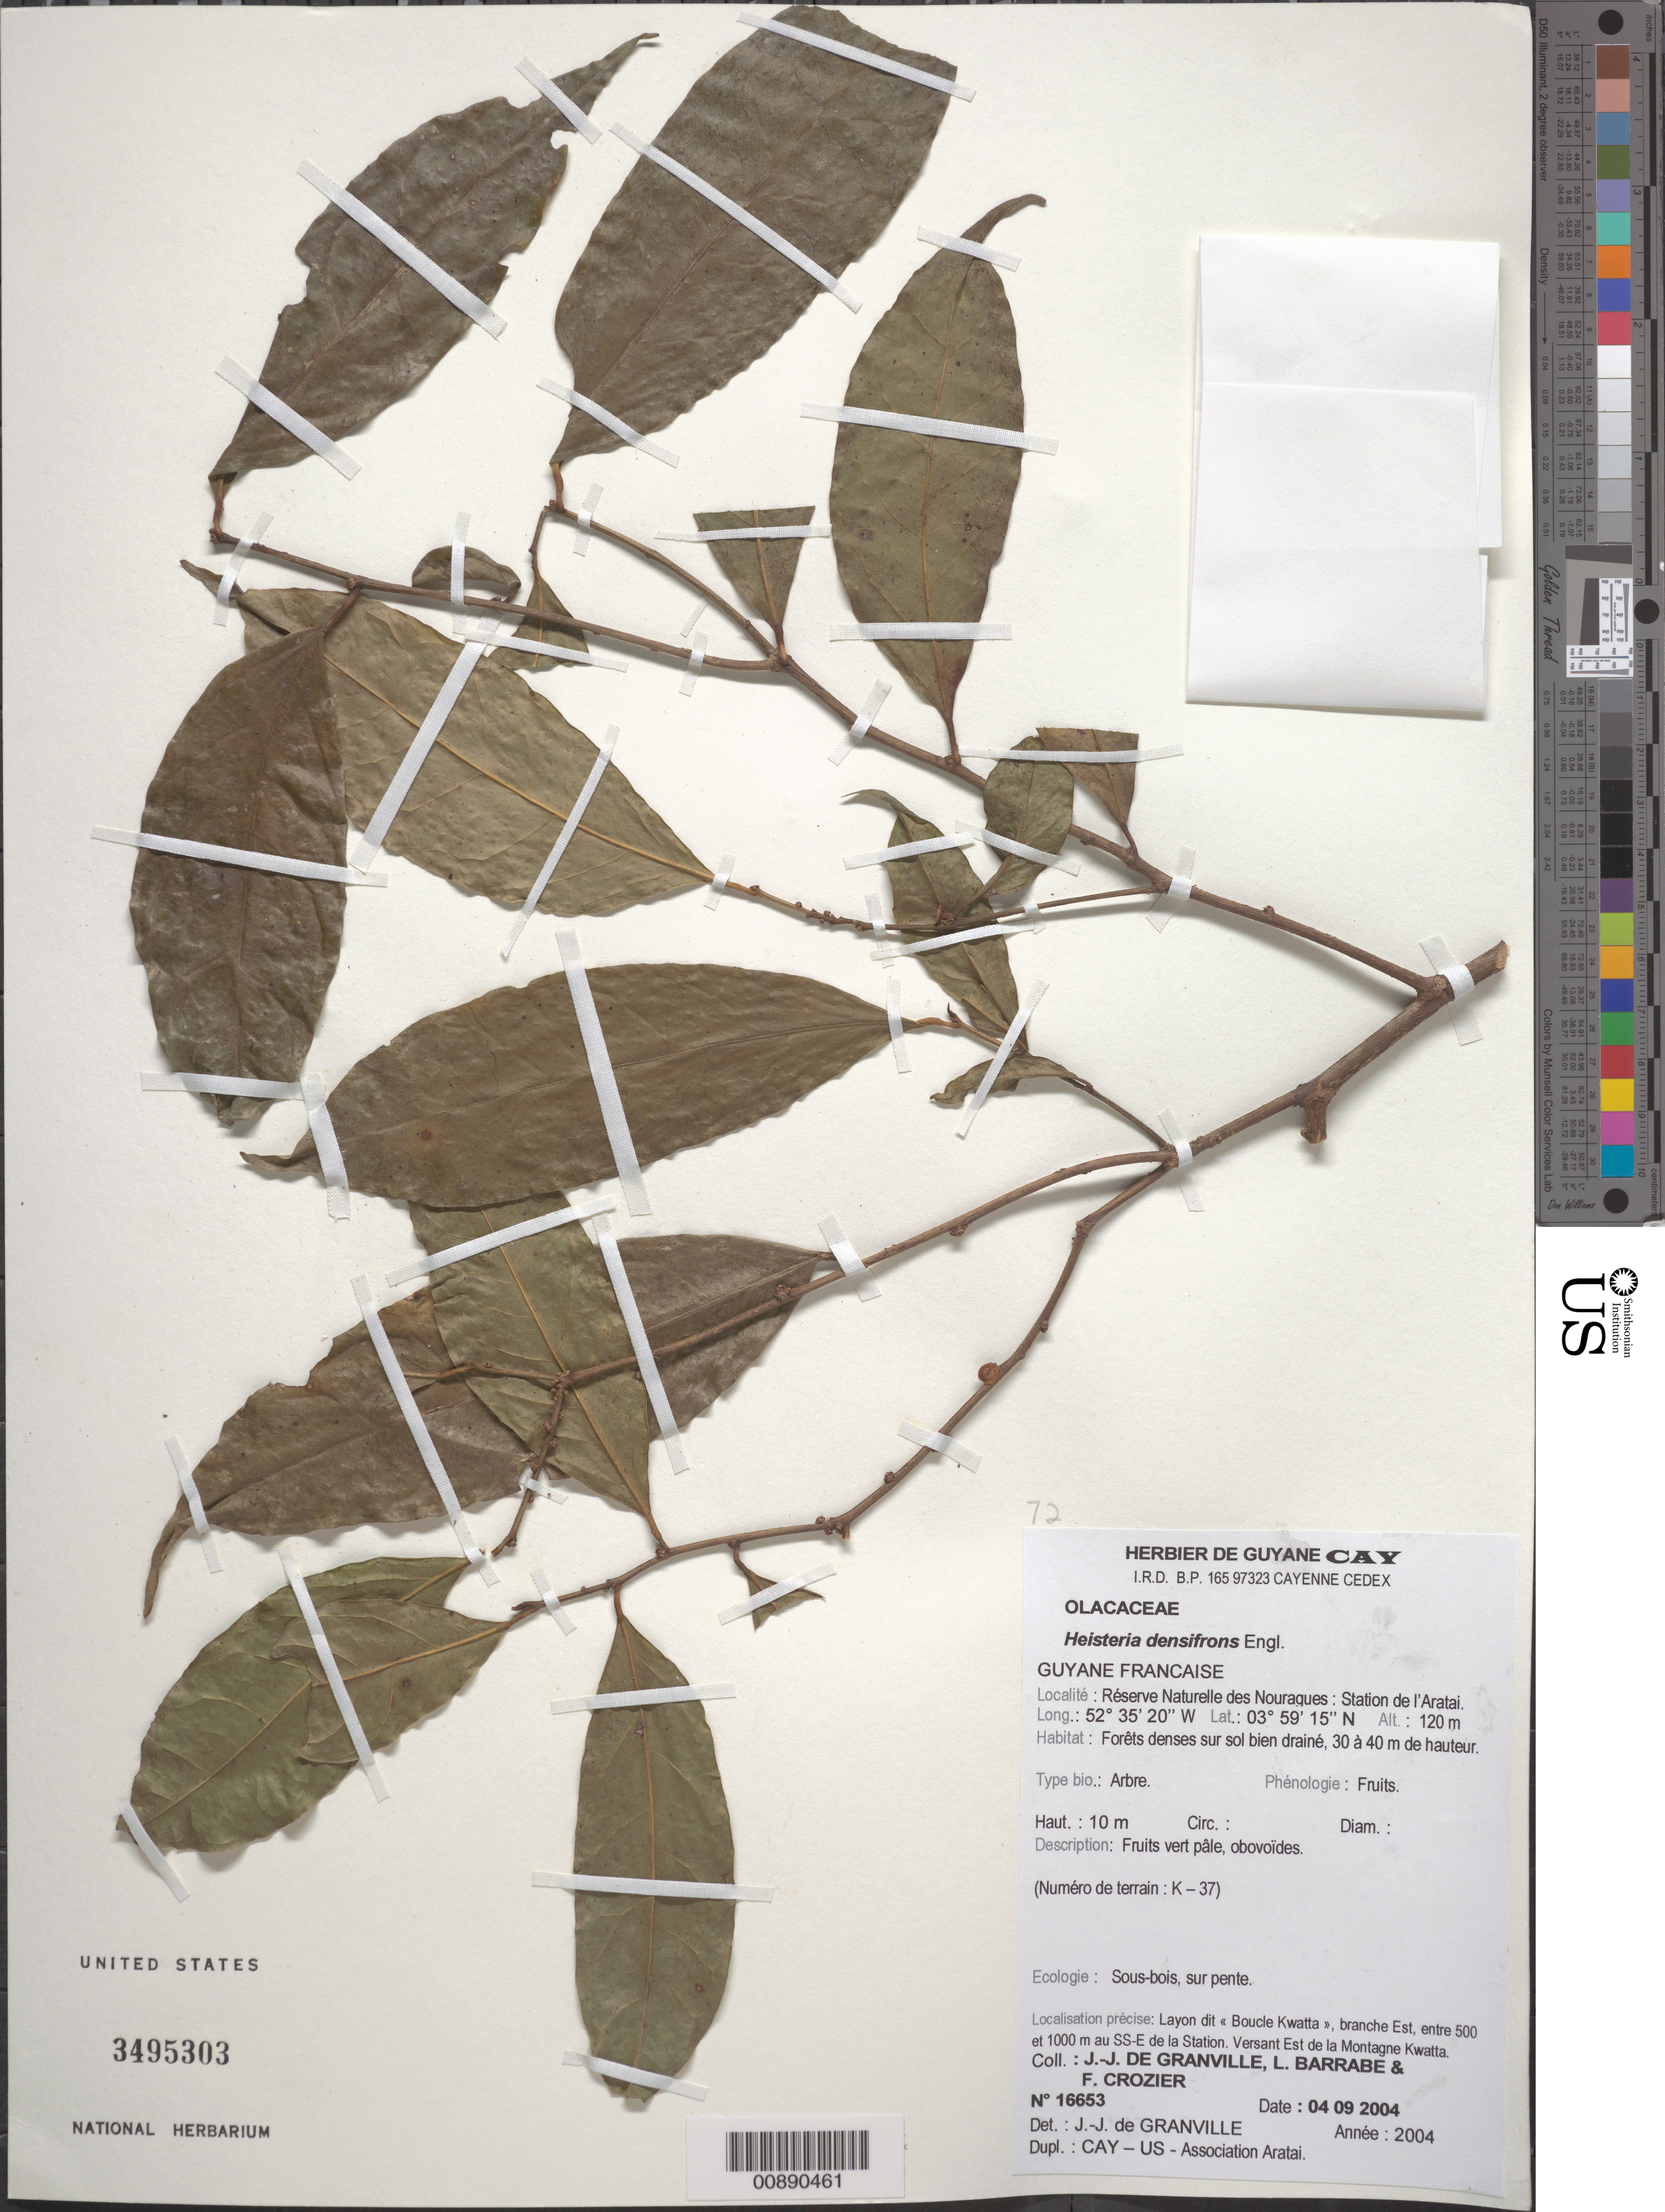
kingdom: Plantae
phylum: Tracheophyta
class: Magnoliopsida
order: Santalales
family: Erythropalaceae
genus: Heisteria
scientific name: Heisteria densifrons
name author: Engl.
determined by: Granville, J. J. de, (CAY), Institut de Recherche pour le Developpement (IRD) (FRENCH GUIANA)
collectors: J.-J. de Granville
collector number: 16653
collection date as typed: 4-Sep-04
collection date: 2004-09-04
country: French Guiana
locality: Réserve Naturelle des Nouragues, Station de l'Aratai, Est de la Montagne Kwatta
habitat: Forêts denses sur sol bien drainé, 30-40 m de hauteur; sous-bois, sur pente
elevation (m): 120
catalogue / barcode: US 3495303